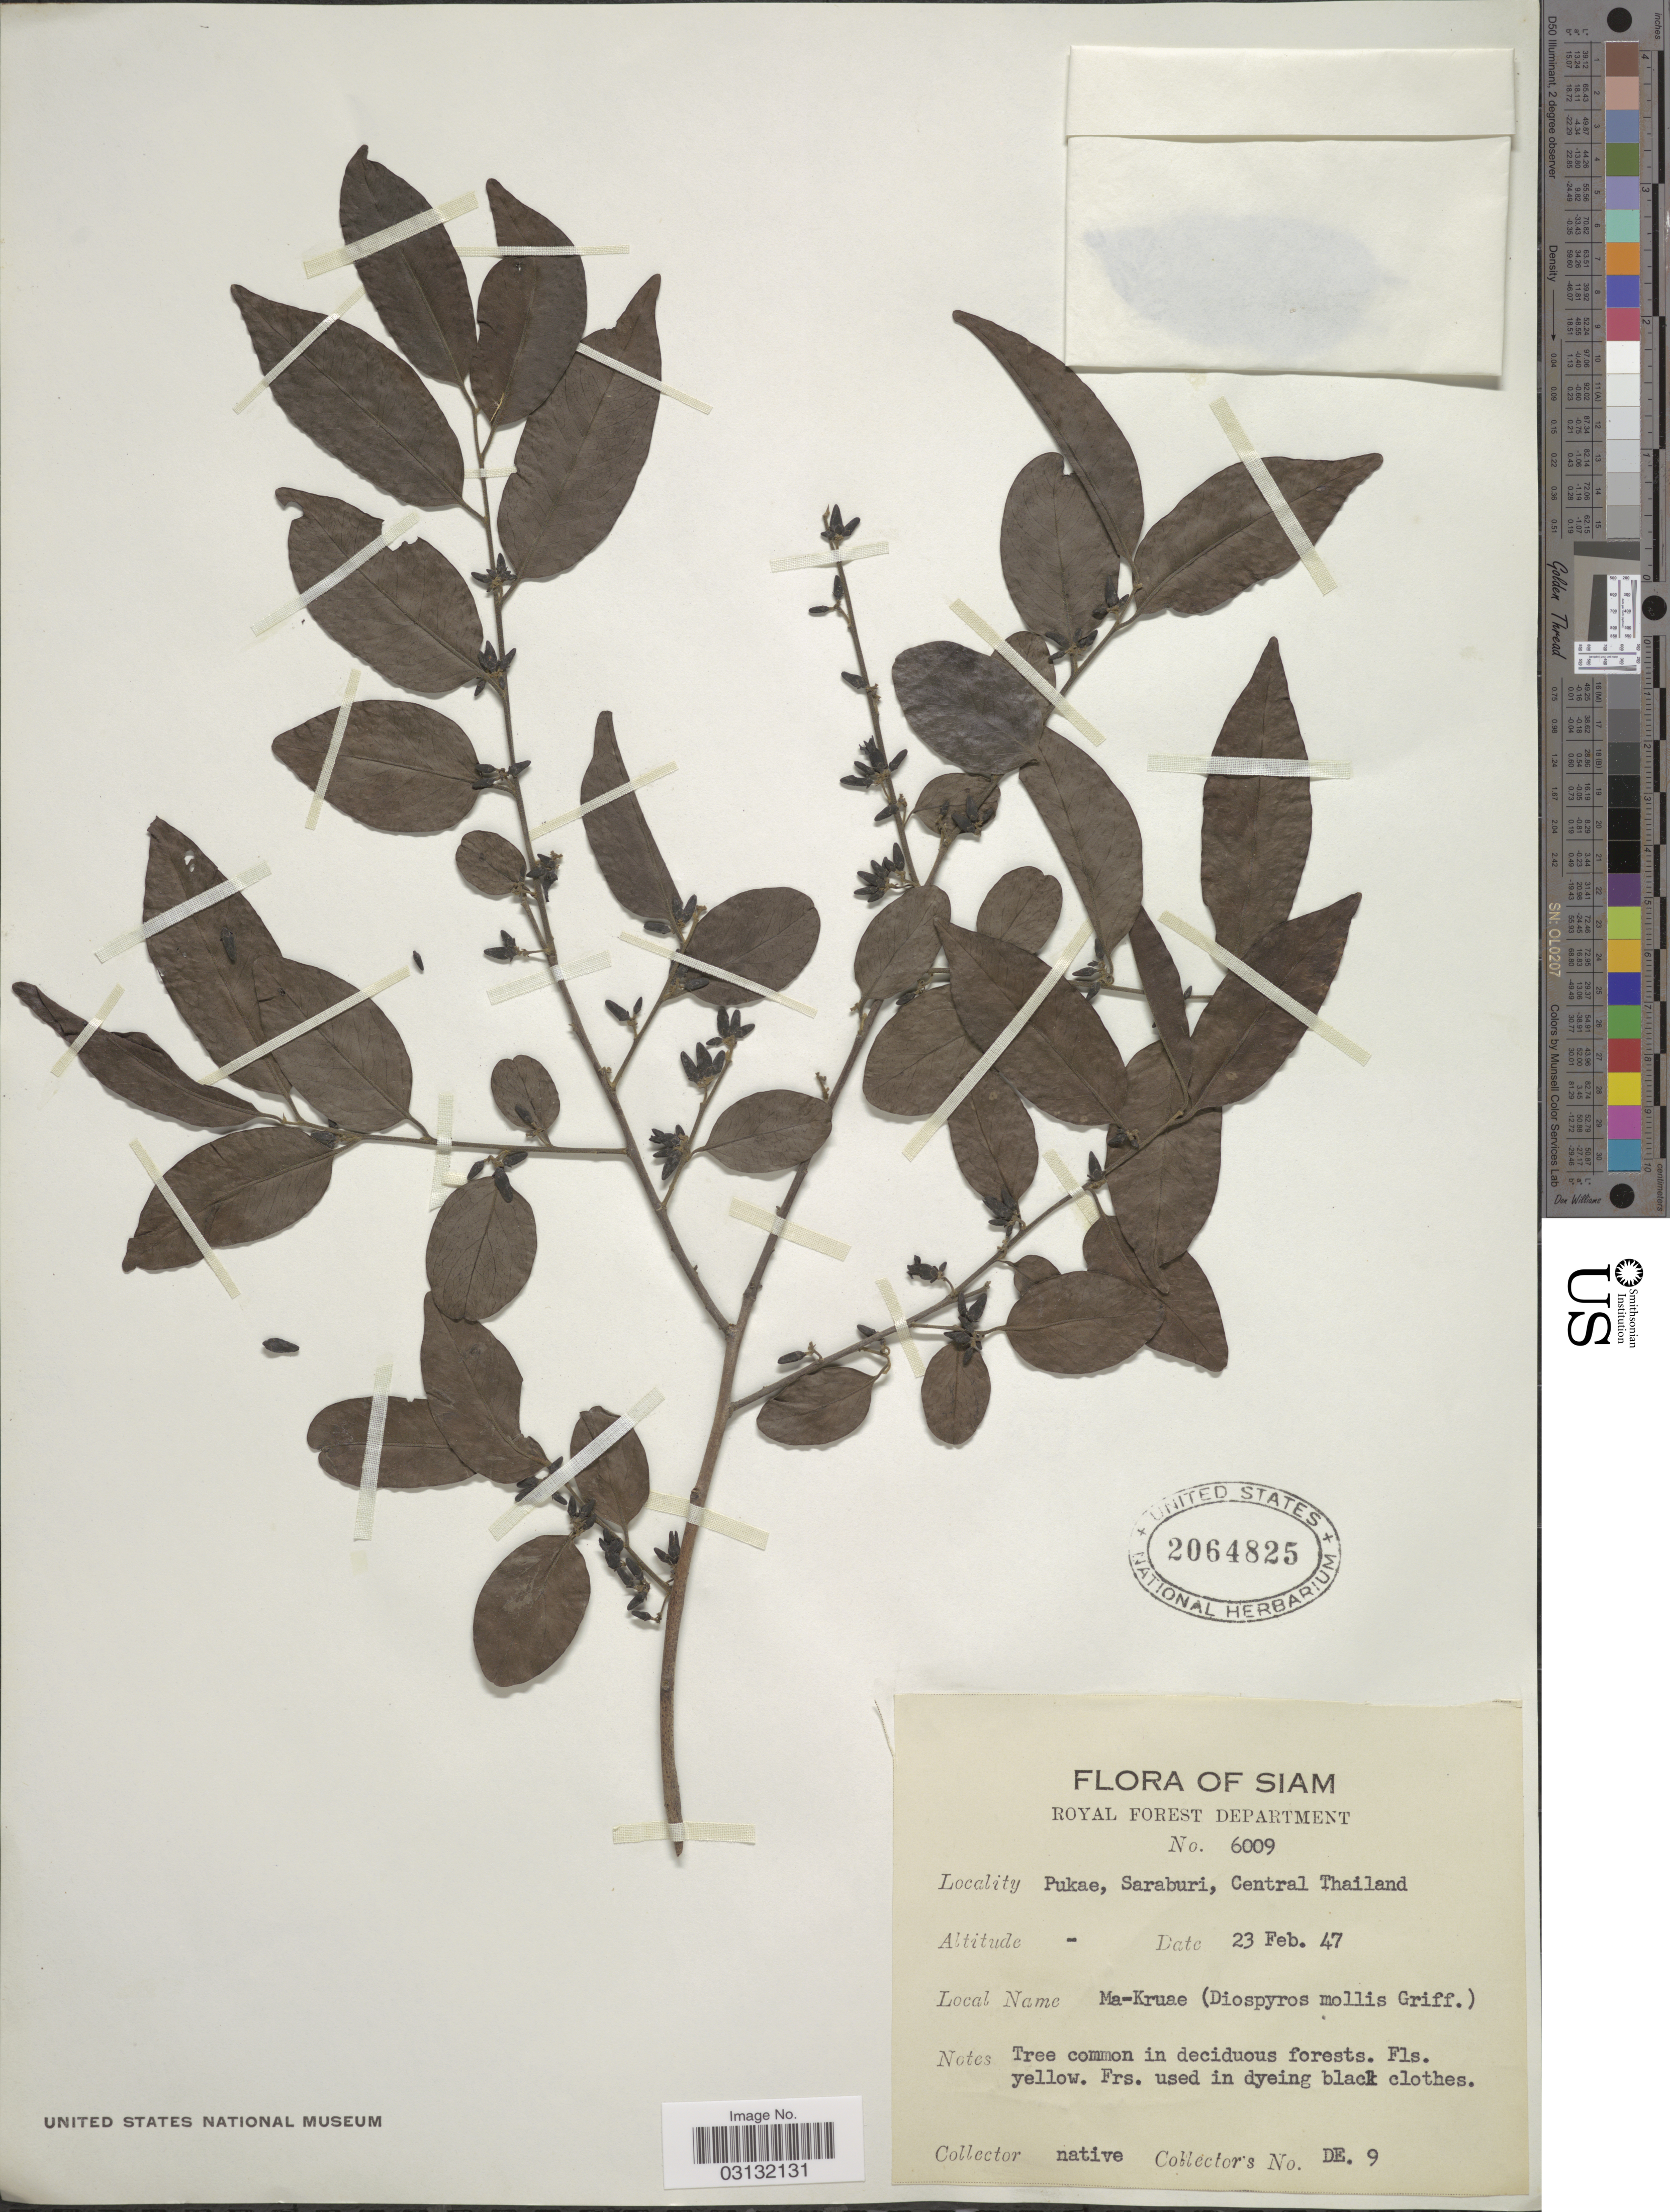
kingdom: Plantae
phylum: Tracheophyta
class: Magnoliopsida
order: Ericales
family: Ebenaceae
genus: Diospyros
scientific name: Diospyros mollis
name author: Griff.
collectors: Native collectors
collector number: DE. 9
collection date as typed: Transcribed d/m/y: 23/2/47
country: Thailand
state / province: Saraburi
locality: Siam, Pukae, Saraburi, Central Thailand.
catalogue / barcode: US 2064825